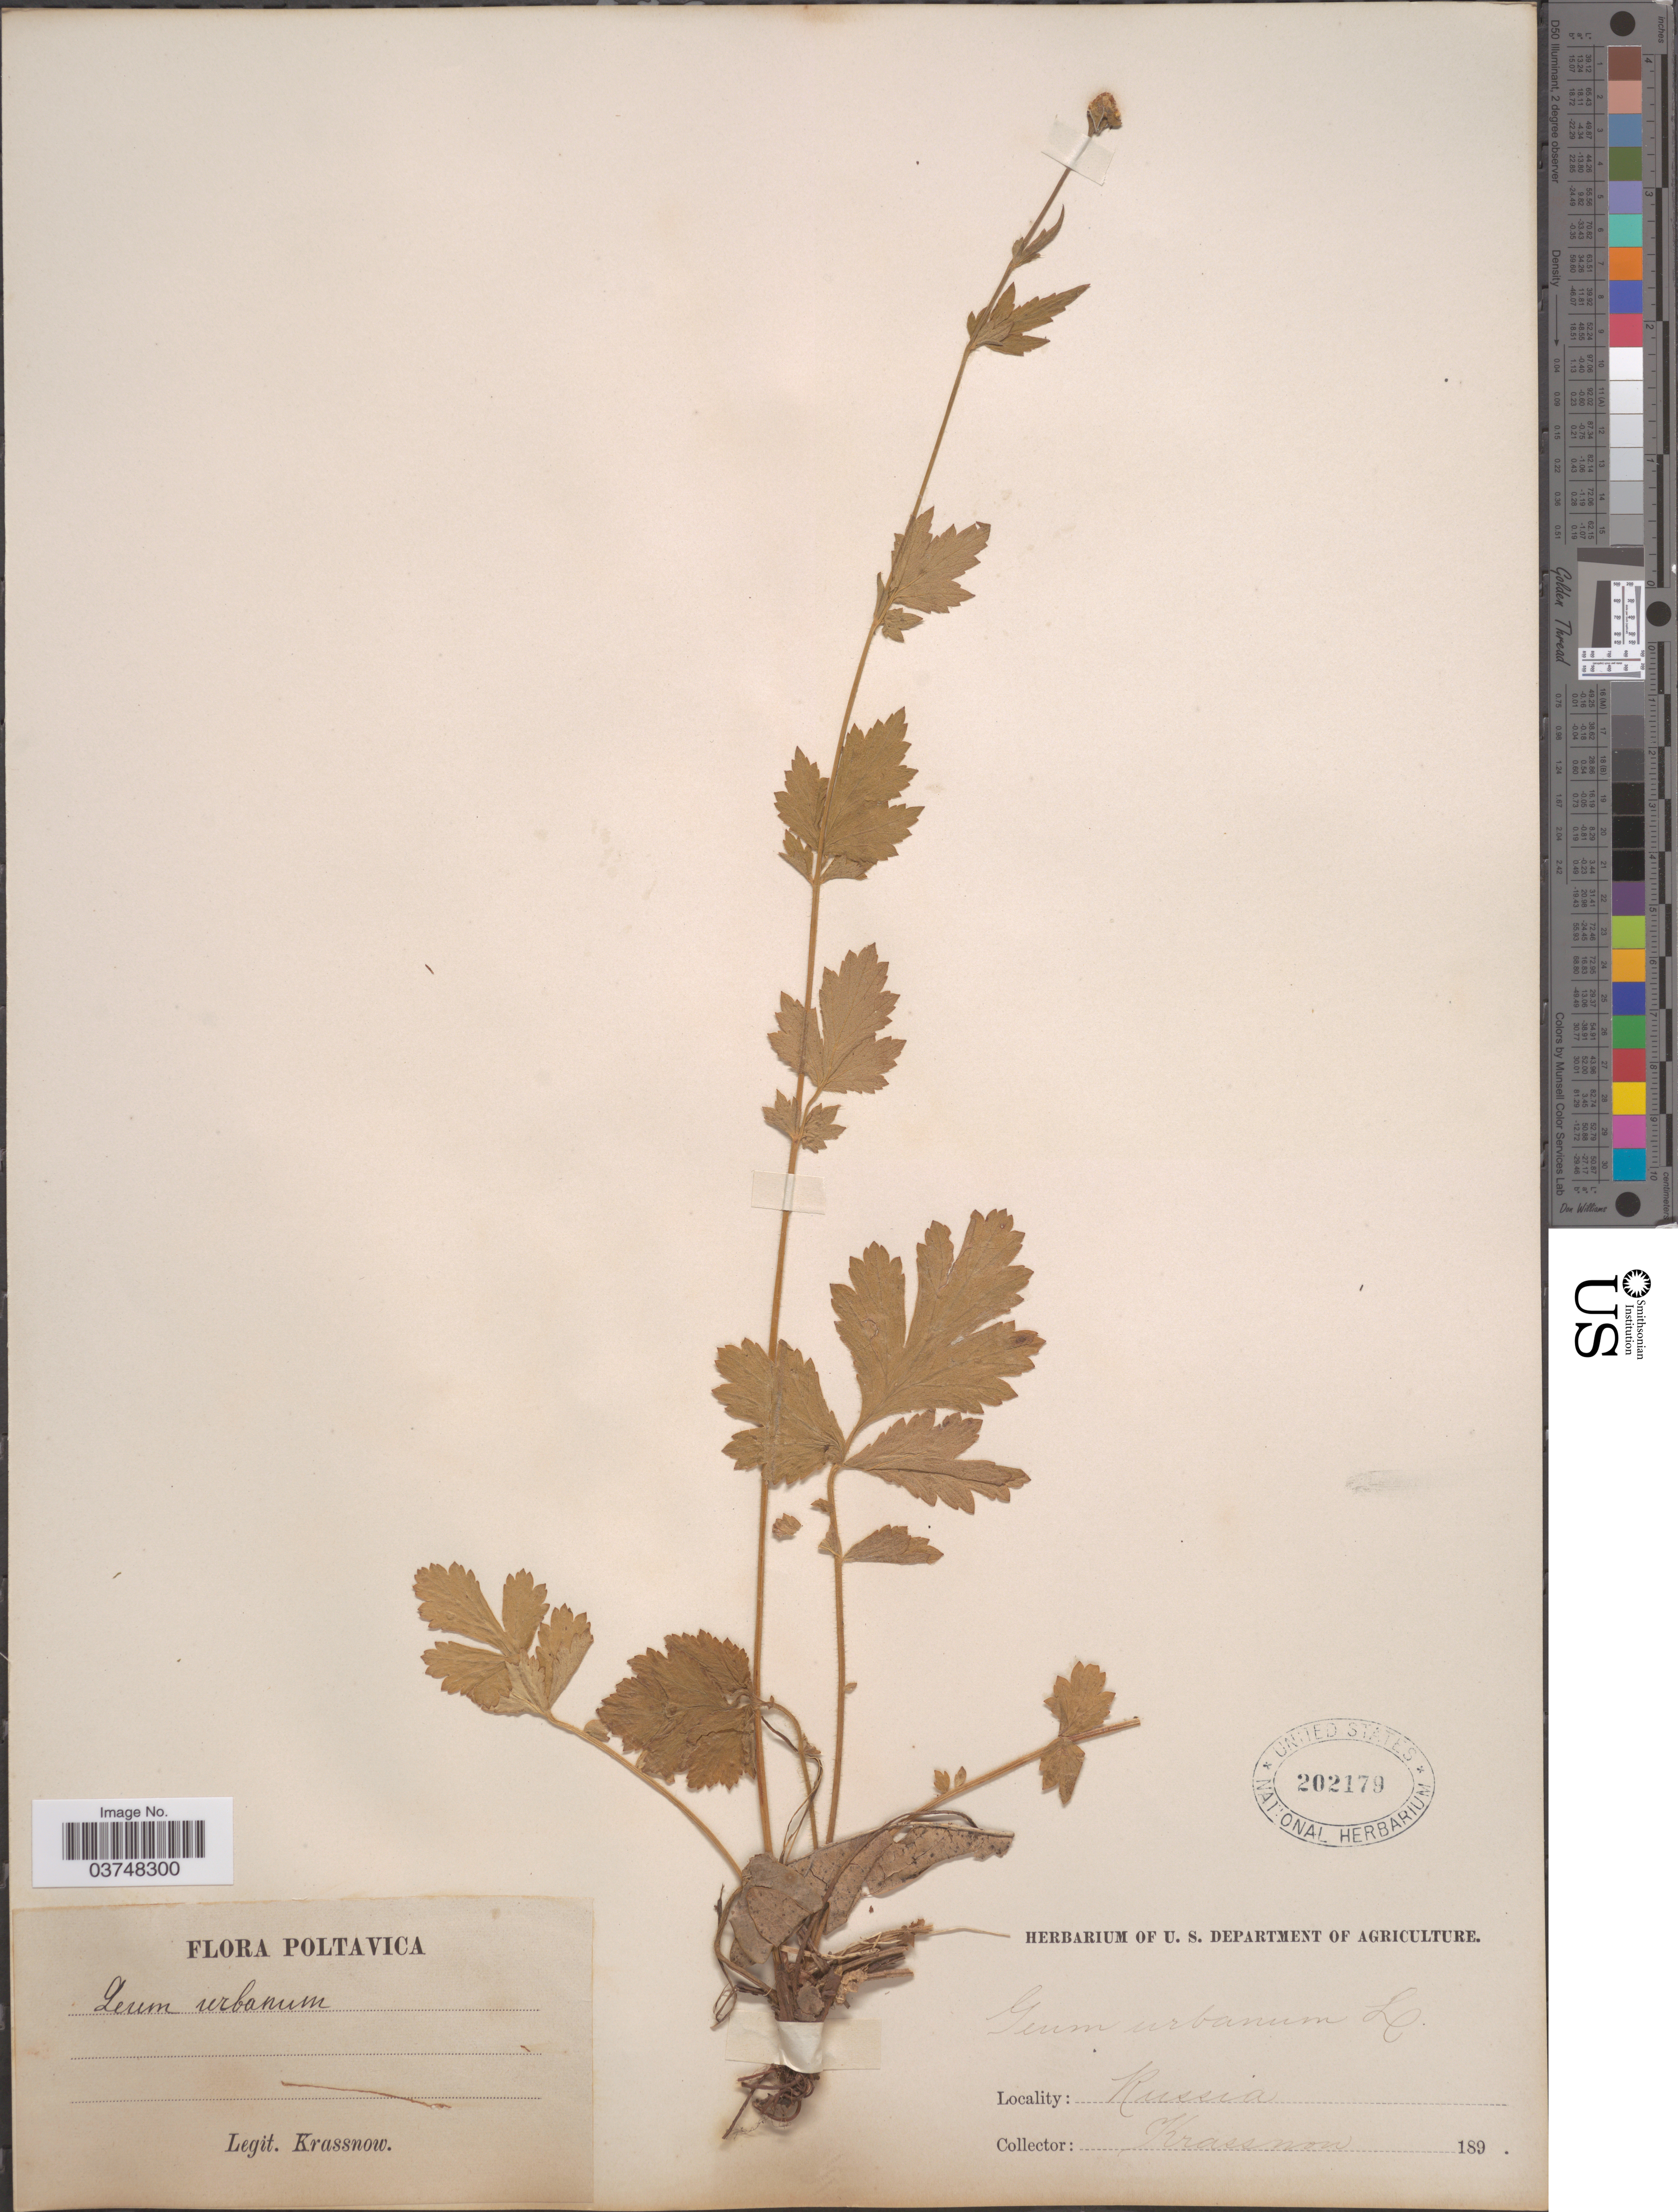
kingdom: Plantae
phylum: Tracheophyta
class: Magnoliopsida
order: Rosales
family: Rosaceae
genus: Geum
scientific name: Geum urbanum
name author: L.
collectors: -. Krassnow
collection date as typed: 189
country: Ukraine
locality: Poltavica. Russia.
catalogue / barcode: US 202179